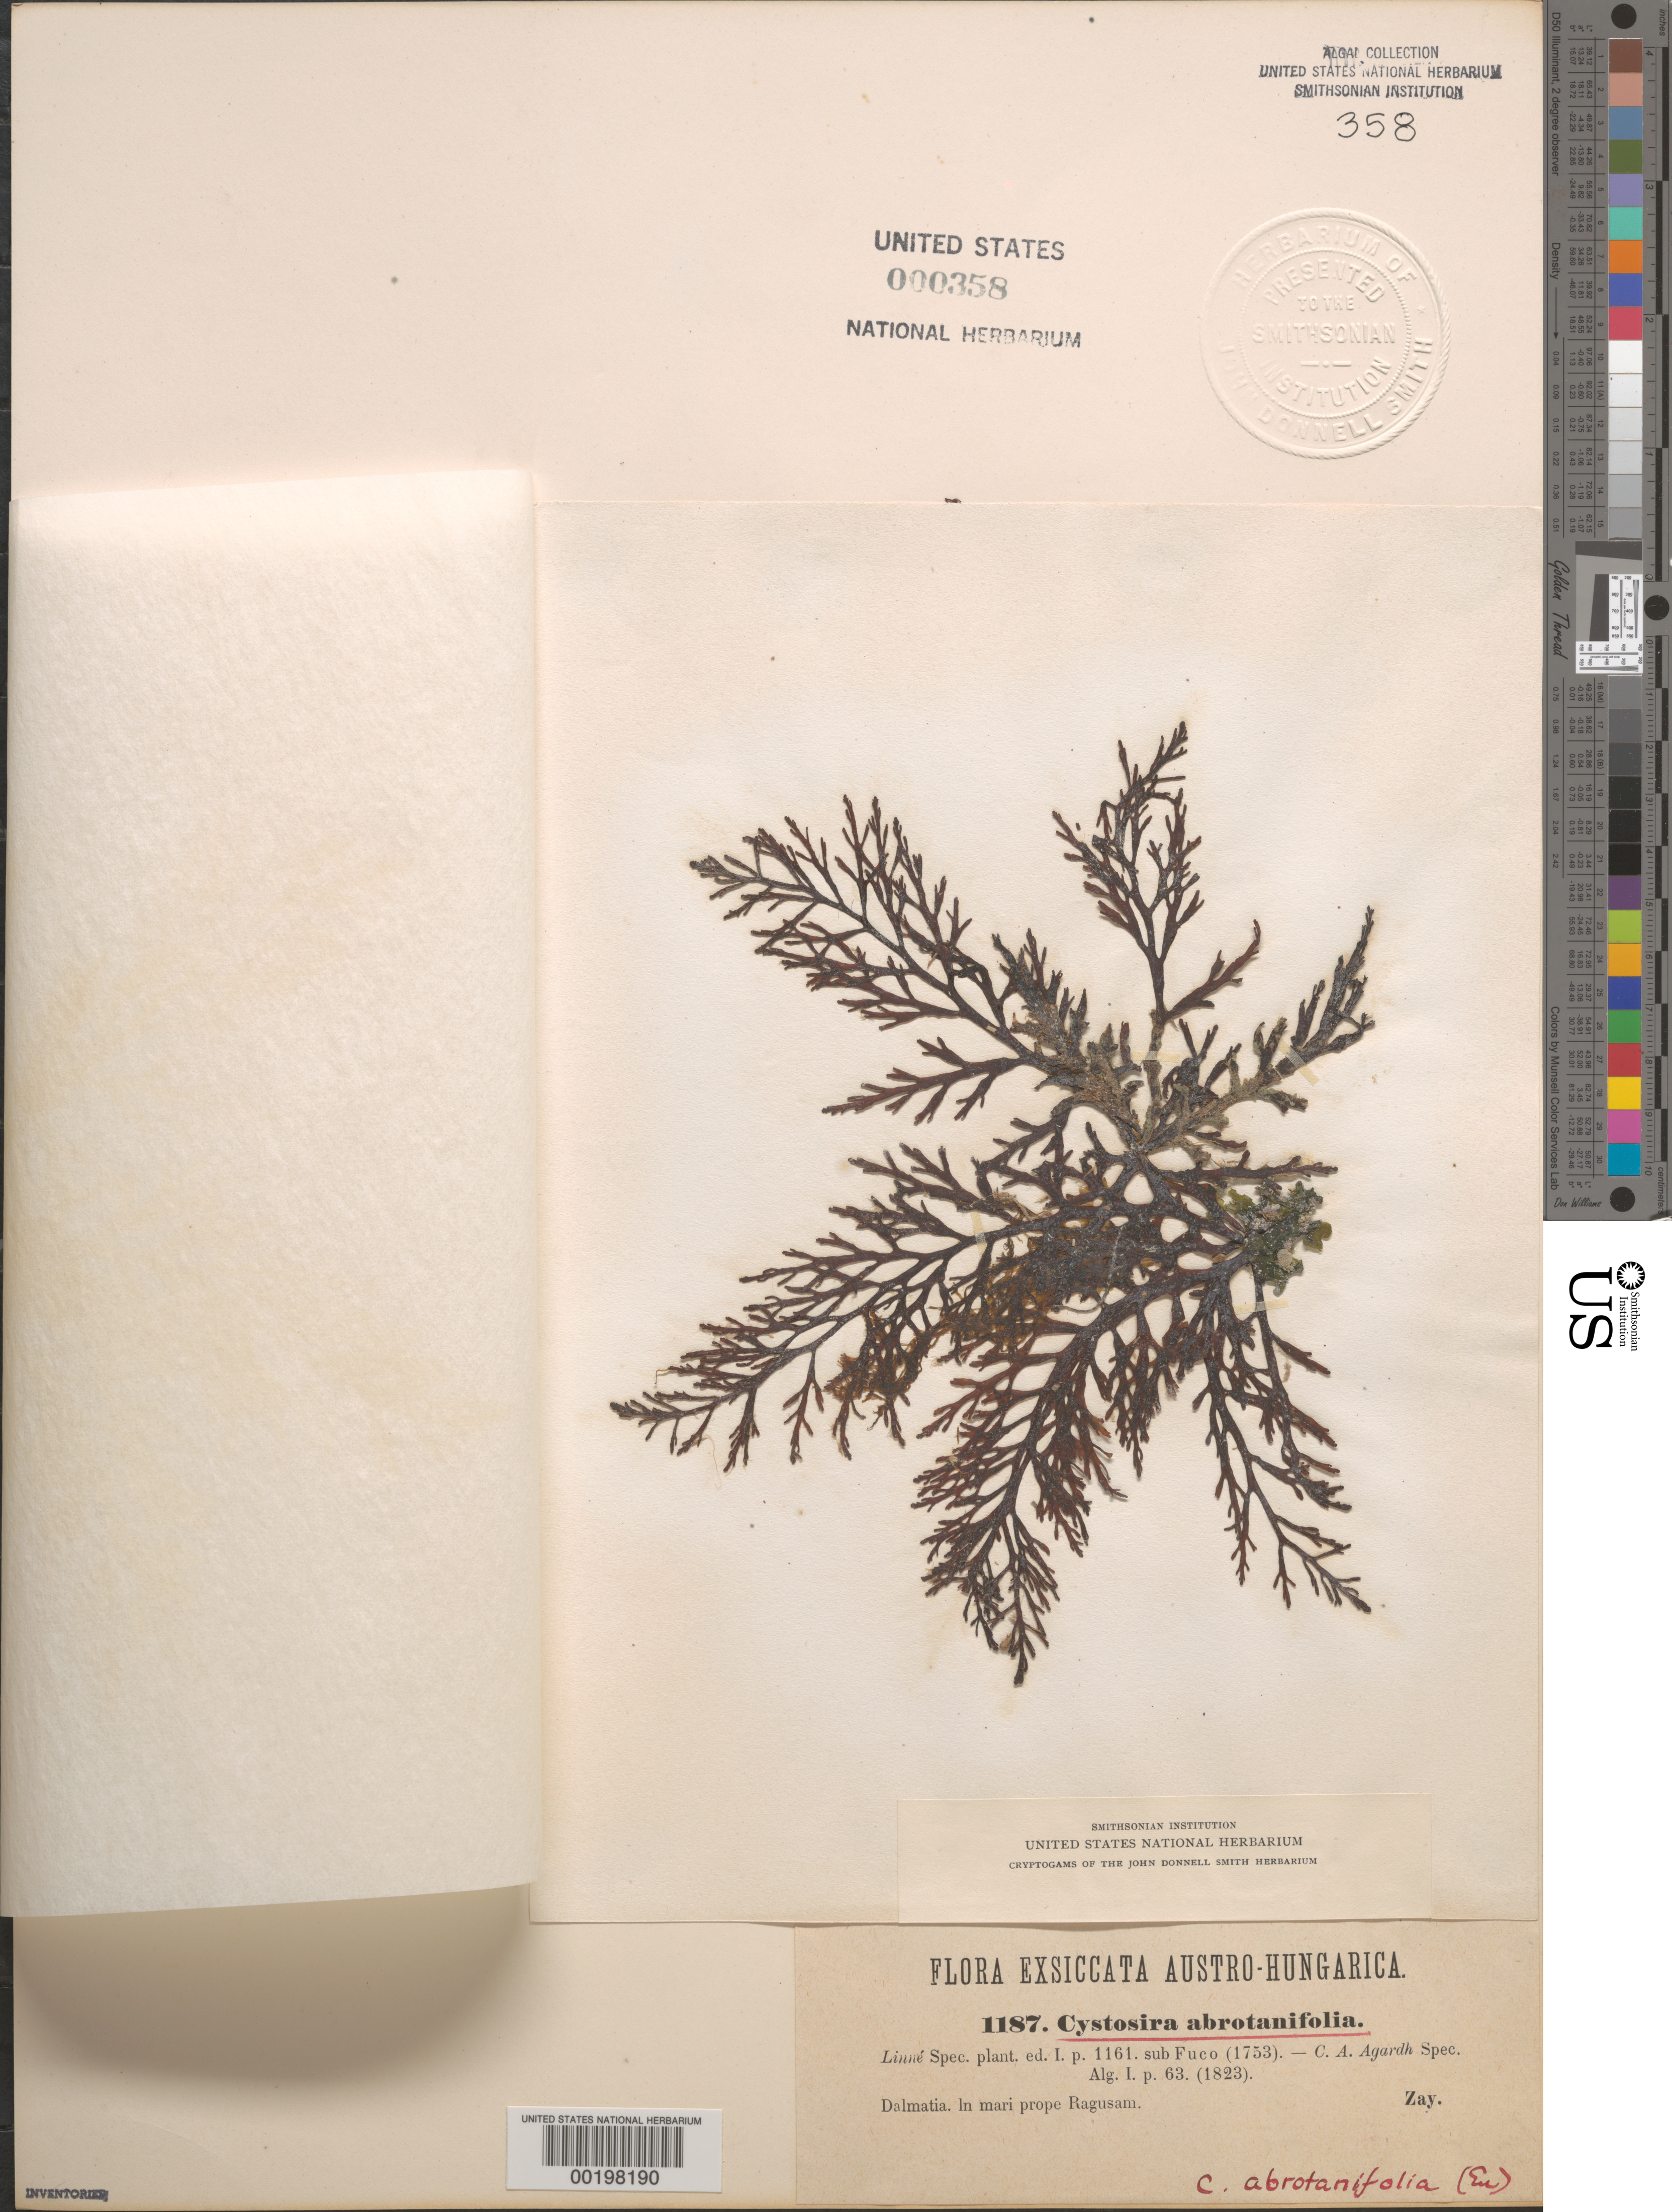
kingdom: Chromista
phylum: Ochrophyta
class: Phaeophyceae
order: Fucales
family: Sargassaceae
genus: Cystoseira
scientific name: Cystoseira foeniculacea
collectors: -. Zay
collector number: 1187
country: Croatia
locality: Sea near Dubrovnik (Ragusam)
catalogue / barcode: US 358